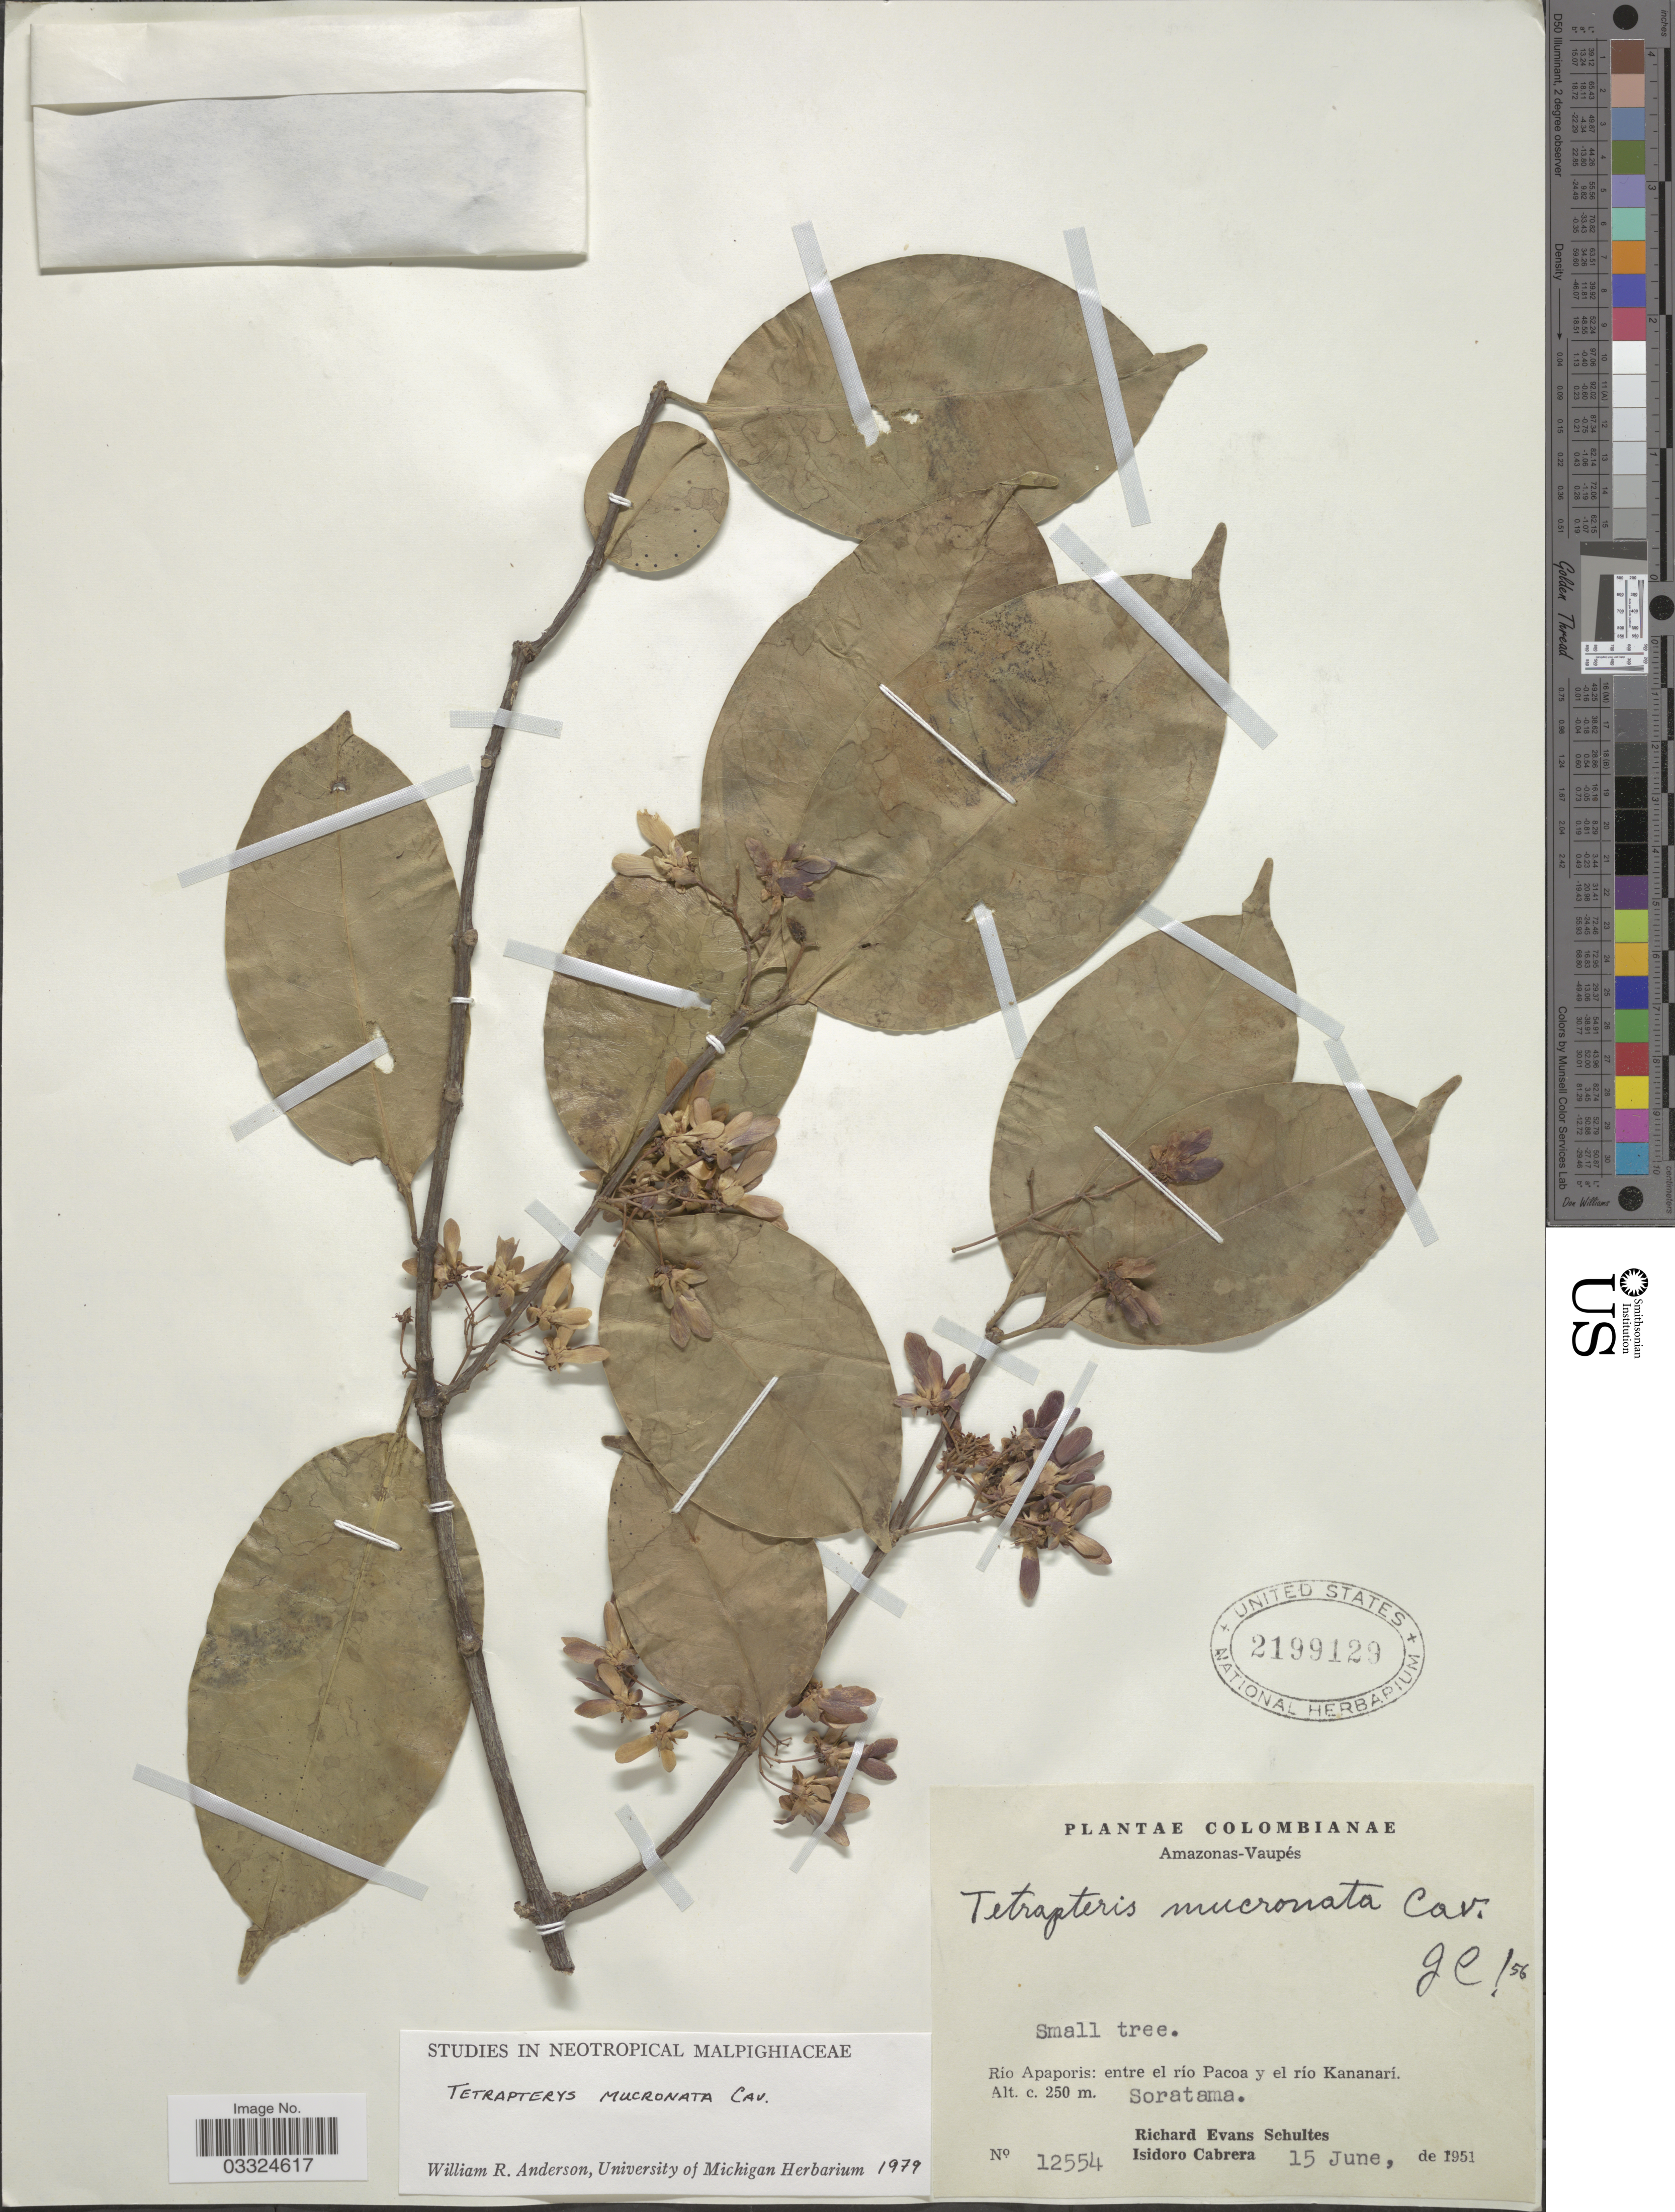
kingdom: Plantae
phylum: Tracheophyta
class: Magnoliopsida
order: Malpighiales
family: Malpighiaceae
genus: Tetrapterys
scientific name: Tetrapterys mucronata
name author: Cav.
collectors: R. E. Schultes & I. Cabrera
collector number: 12554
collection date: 1951-06-15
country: Colombia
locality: Amazonas-Vaupés. Río Apaporis: entre el río Pacoa y el río Kananarí. Soratama.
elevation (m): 250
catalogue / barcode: US 2199129